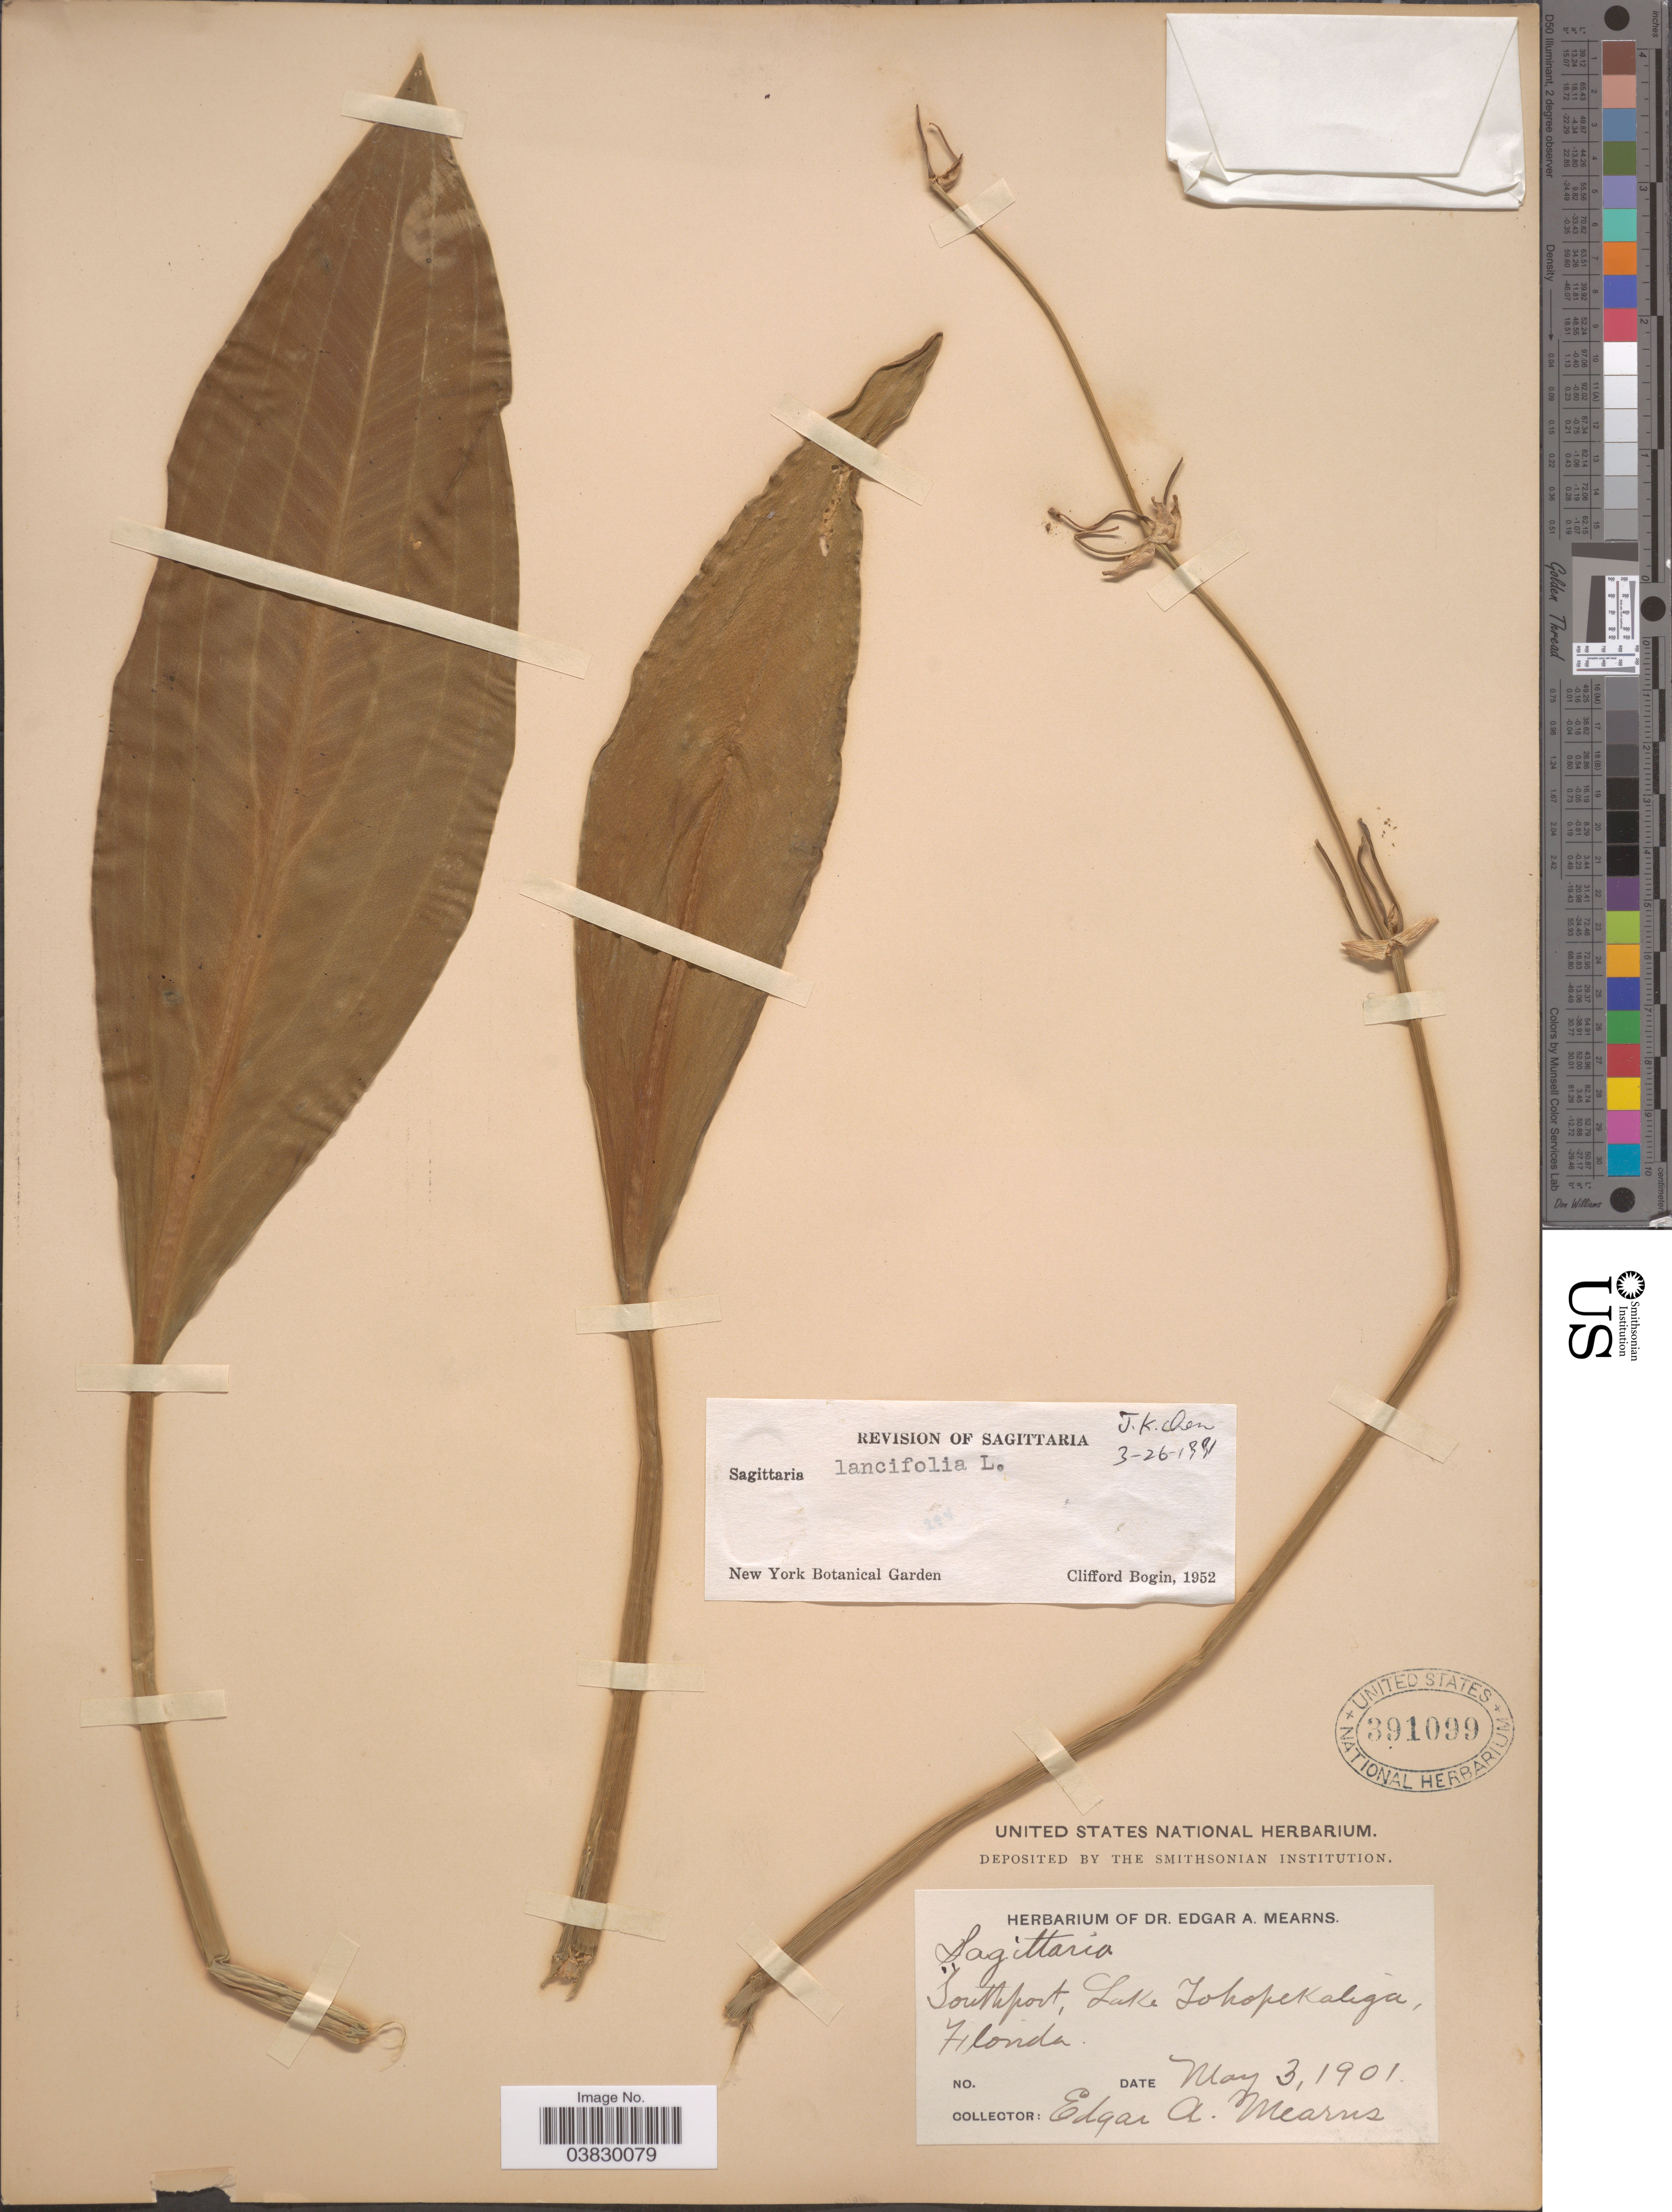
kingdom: Plantae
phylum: Tracheophyta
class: Liliopsida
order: Alismatales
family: Alismataceae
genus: Sagittaria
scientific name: Sagittaria lancifolia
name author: L.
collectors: E. A. Mearns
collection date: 1901-05-03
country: United States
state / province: Florida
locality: Southport, Lake Tohopekaliga.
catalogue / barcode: US 391099